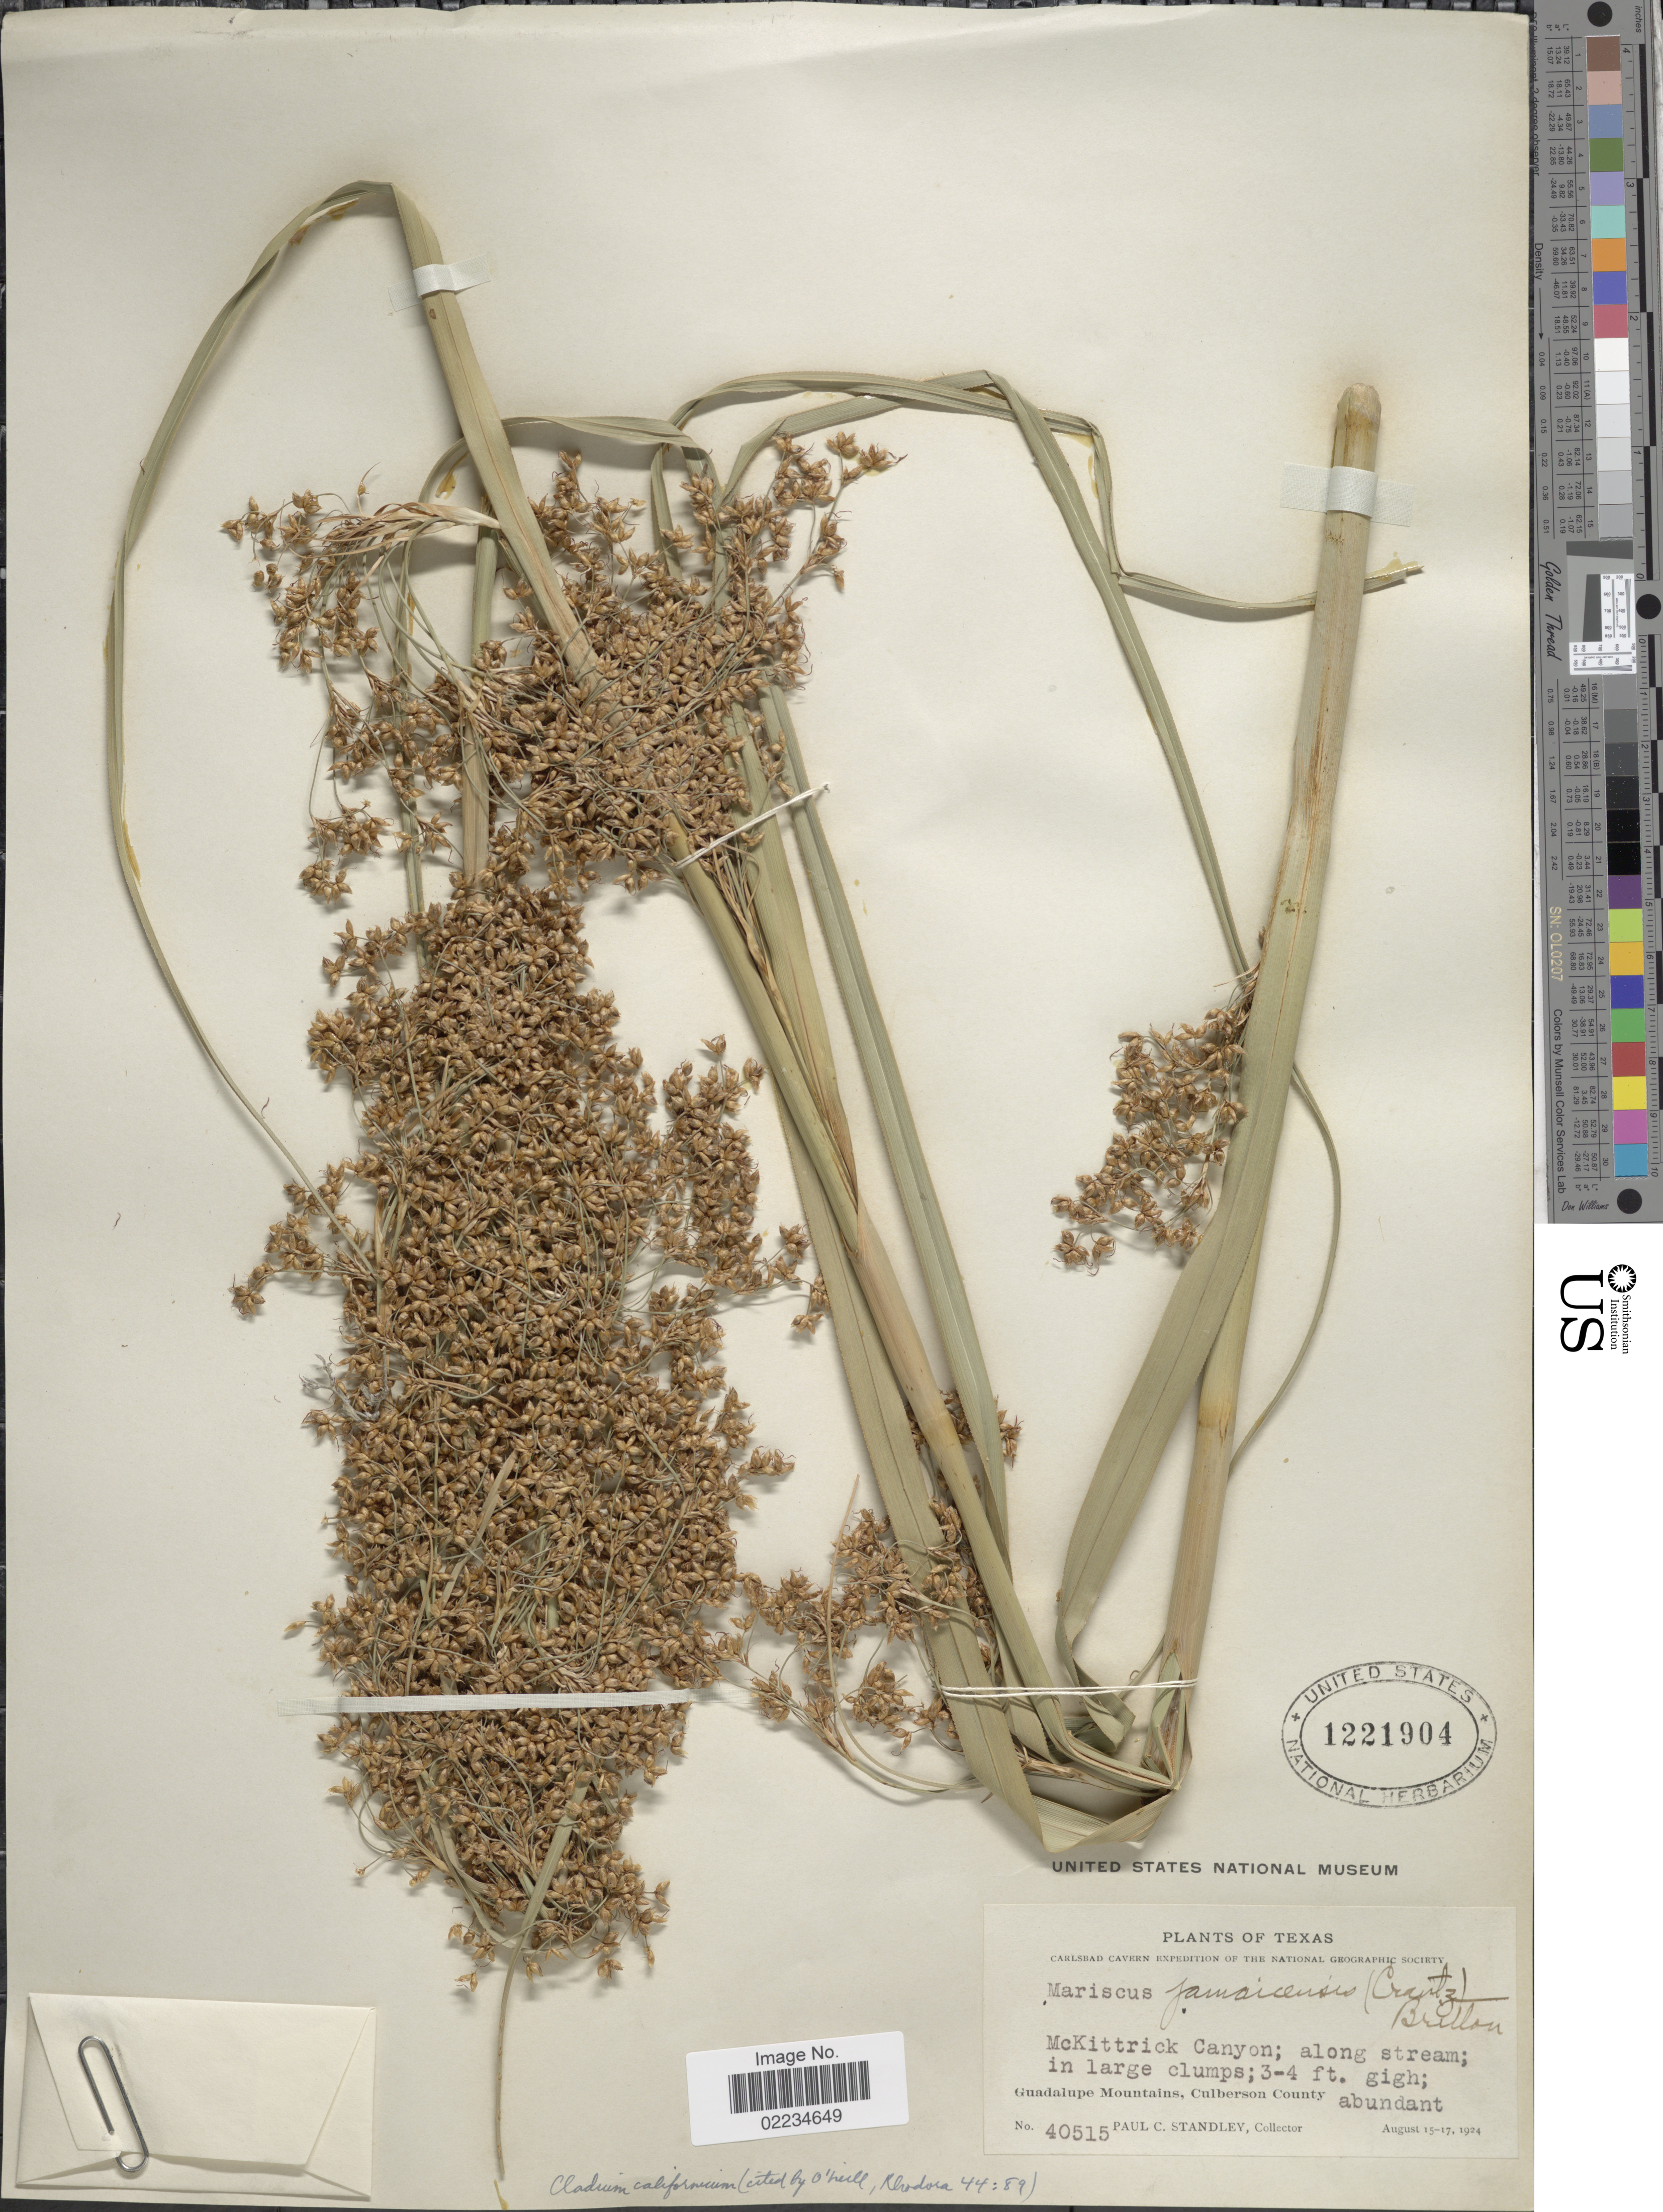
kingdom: Plantae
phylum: Tracheophyta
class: Liliopsida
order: Poales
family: Cyperaceae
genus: Cladium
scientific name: Cladium californicum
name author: (S. Watson) O'Neill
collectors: P. C. Standley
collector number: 40515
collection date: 1924-08-15/1924-08-17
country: United States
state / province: Texas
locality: McKittrick Canyon; along stream; Guadalupe Mountains, Culbertson County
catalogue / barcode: US 1221904